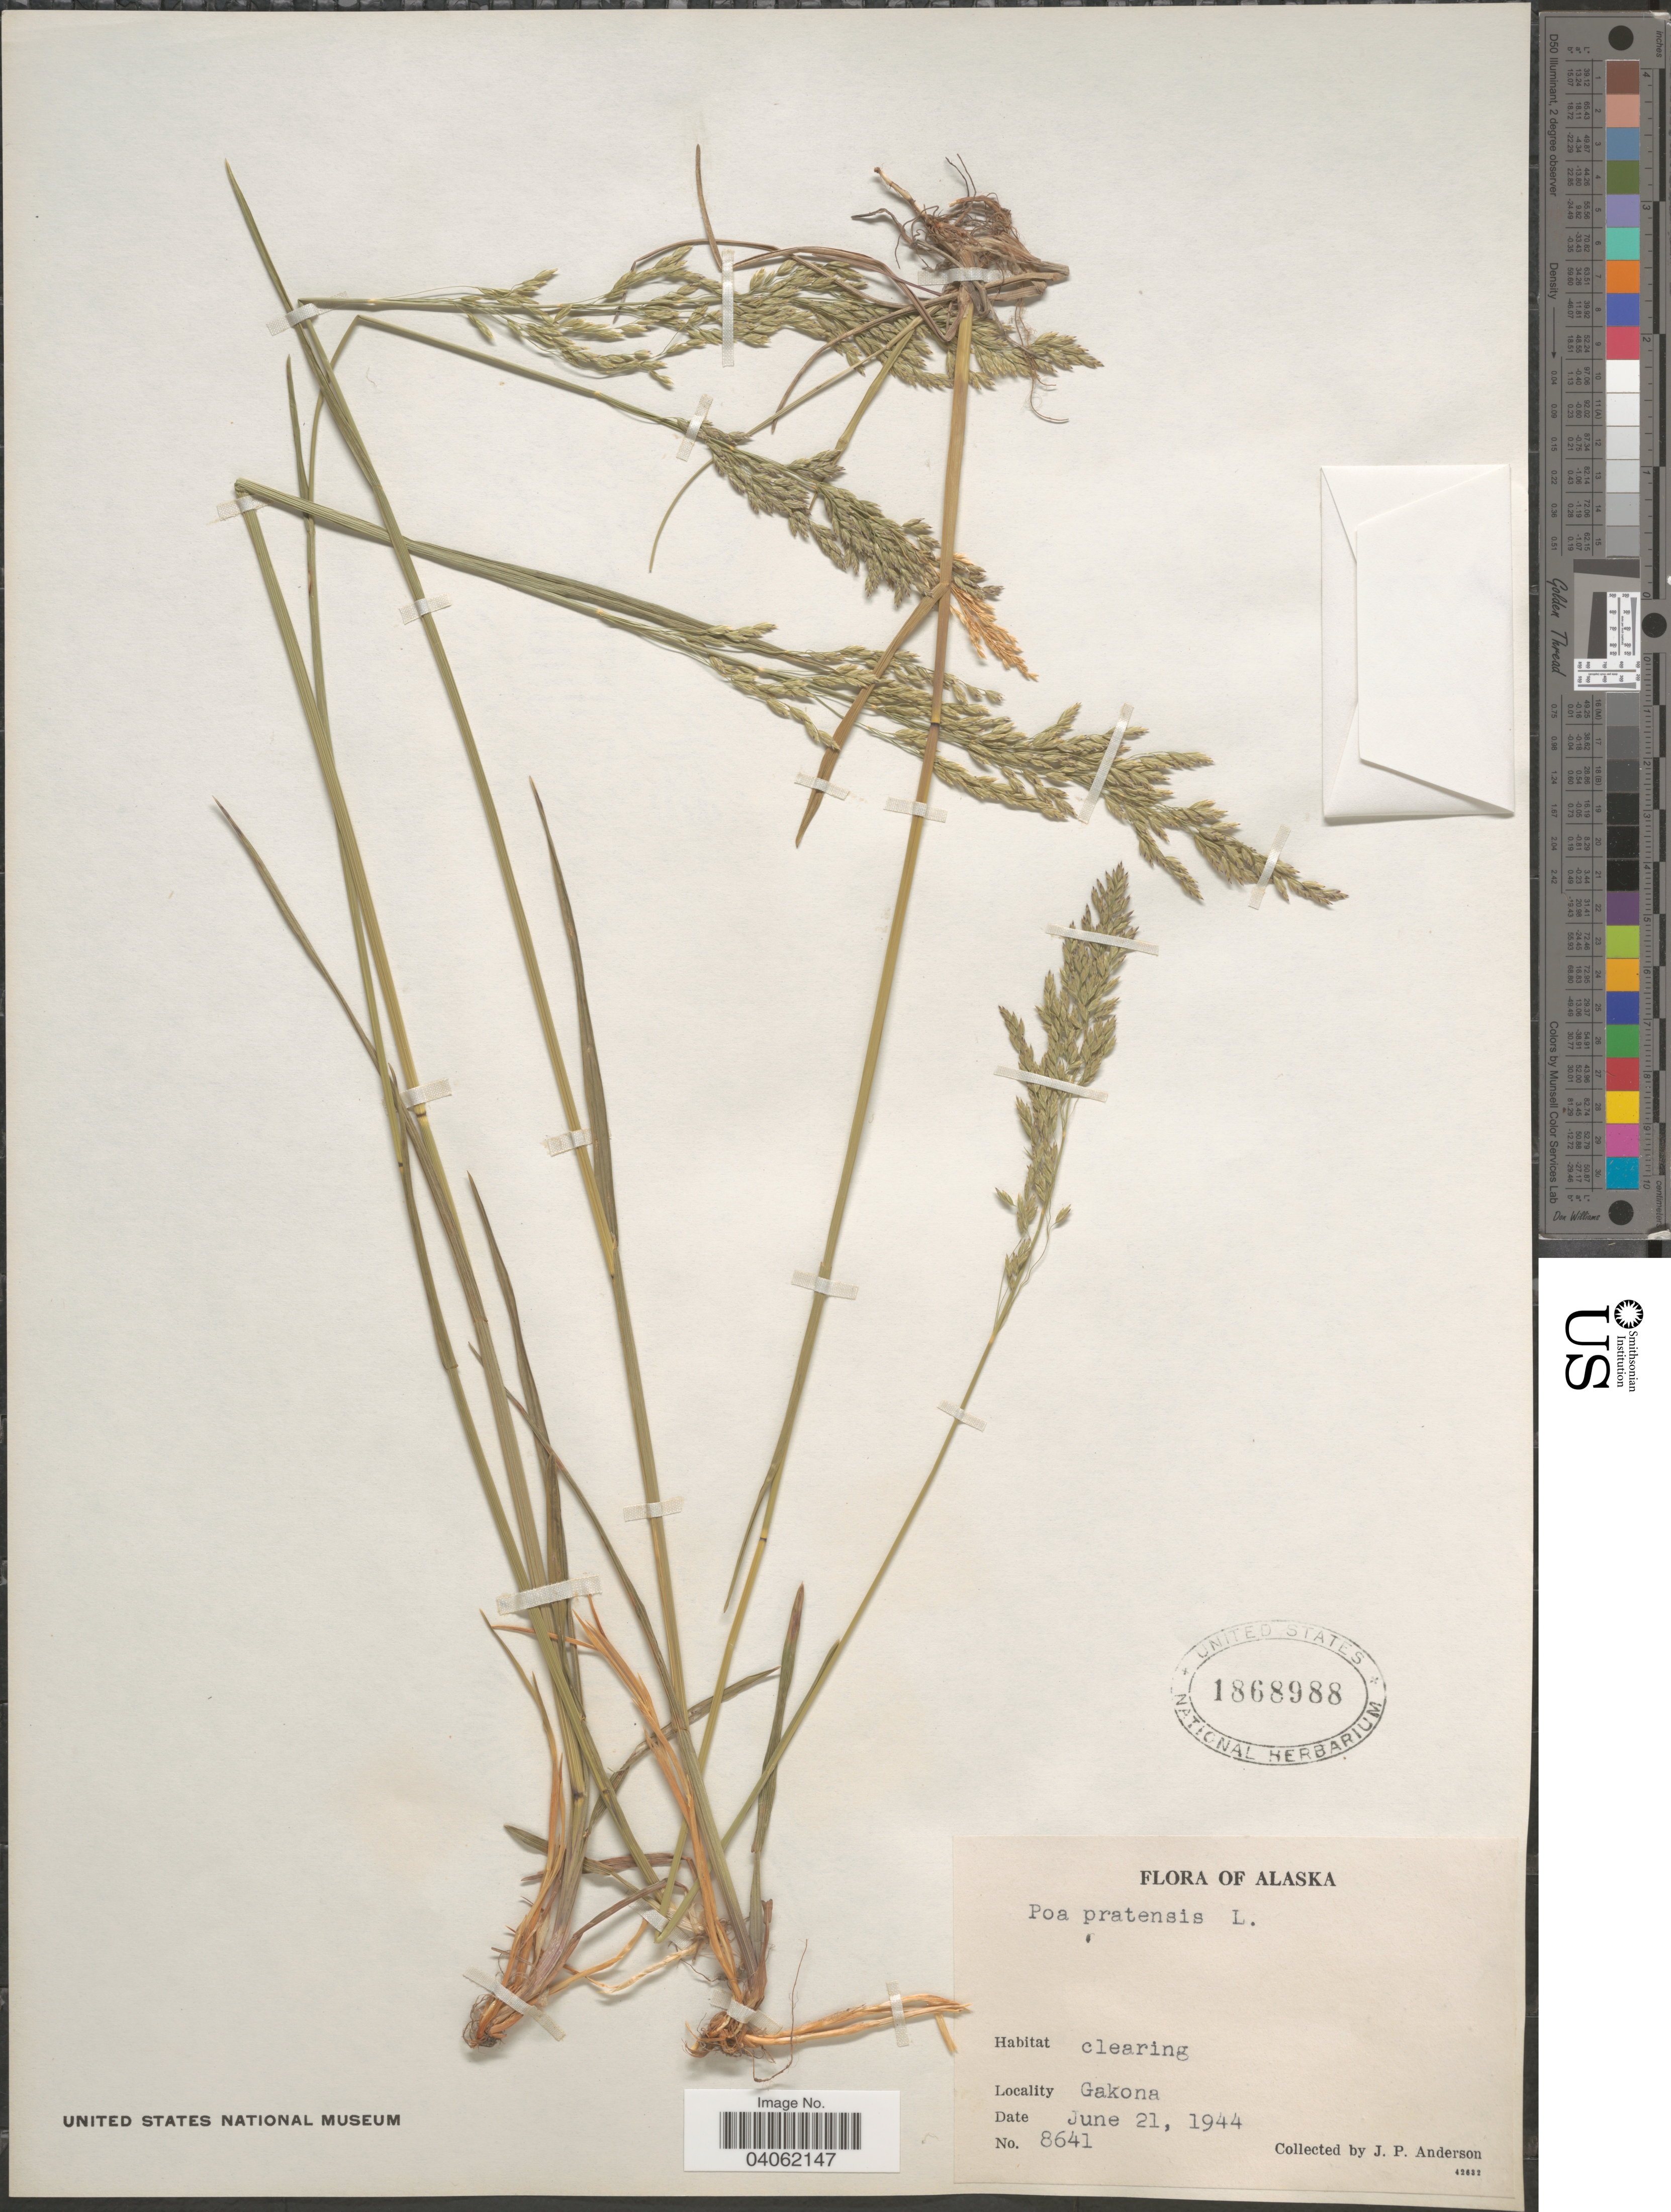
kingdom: Plantae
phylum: Tracheophyta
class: Liliopsida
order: Poales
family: Poaceae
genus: Poa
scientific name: Poa pratensis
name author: L.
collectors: J. P. Anderson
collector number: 8641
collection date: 1944-06-21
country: United States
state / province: Alaska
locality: Clearing. Gakona.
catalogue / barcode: US 1868988